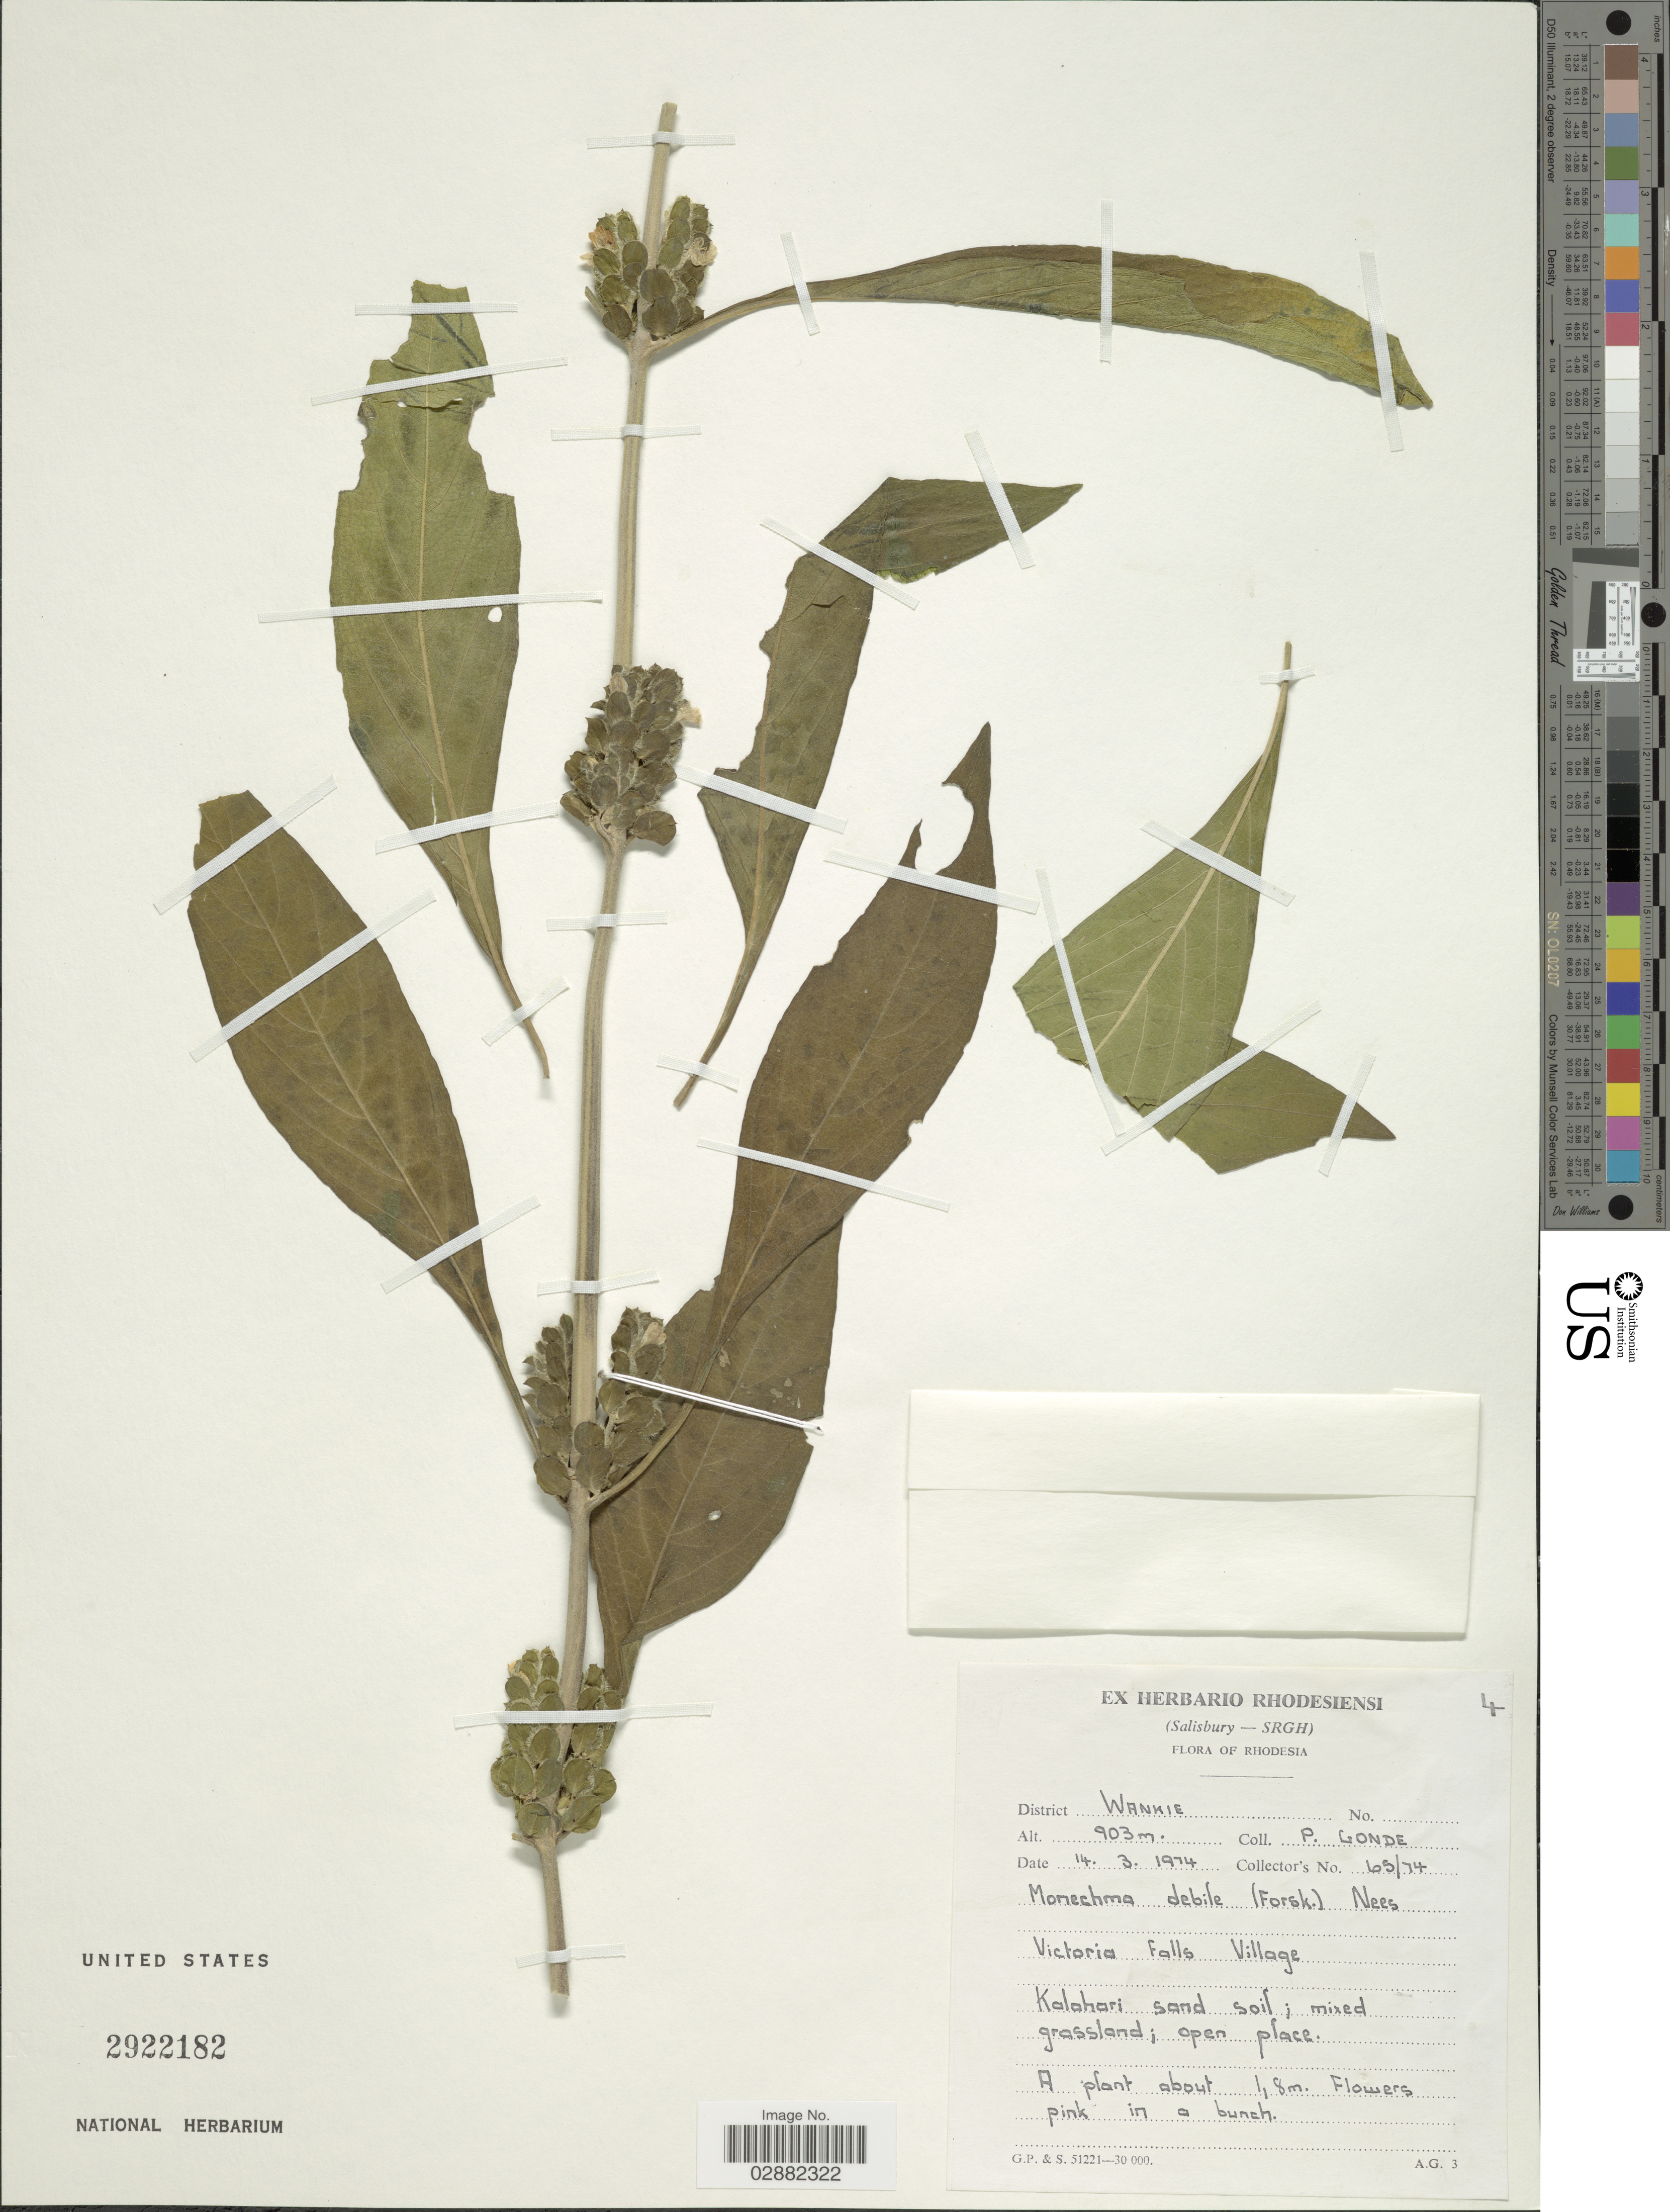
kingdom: Plantae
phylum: Tracheophyta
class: Magnoliopsida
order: Lamiales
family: Acanthaceae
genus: Justicia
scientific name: Justicia debilis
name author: (Forssk.) Vahl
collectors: P. Gonde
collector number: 65/74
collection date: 1974-03-14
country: Zimbabwe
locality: Rhodesia. District Wankie. Victoria Falls Village. Kalahari sand soil.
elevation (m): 903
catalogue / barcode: US 2922182